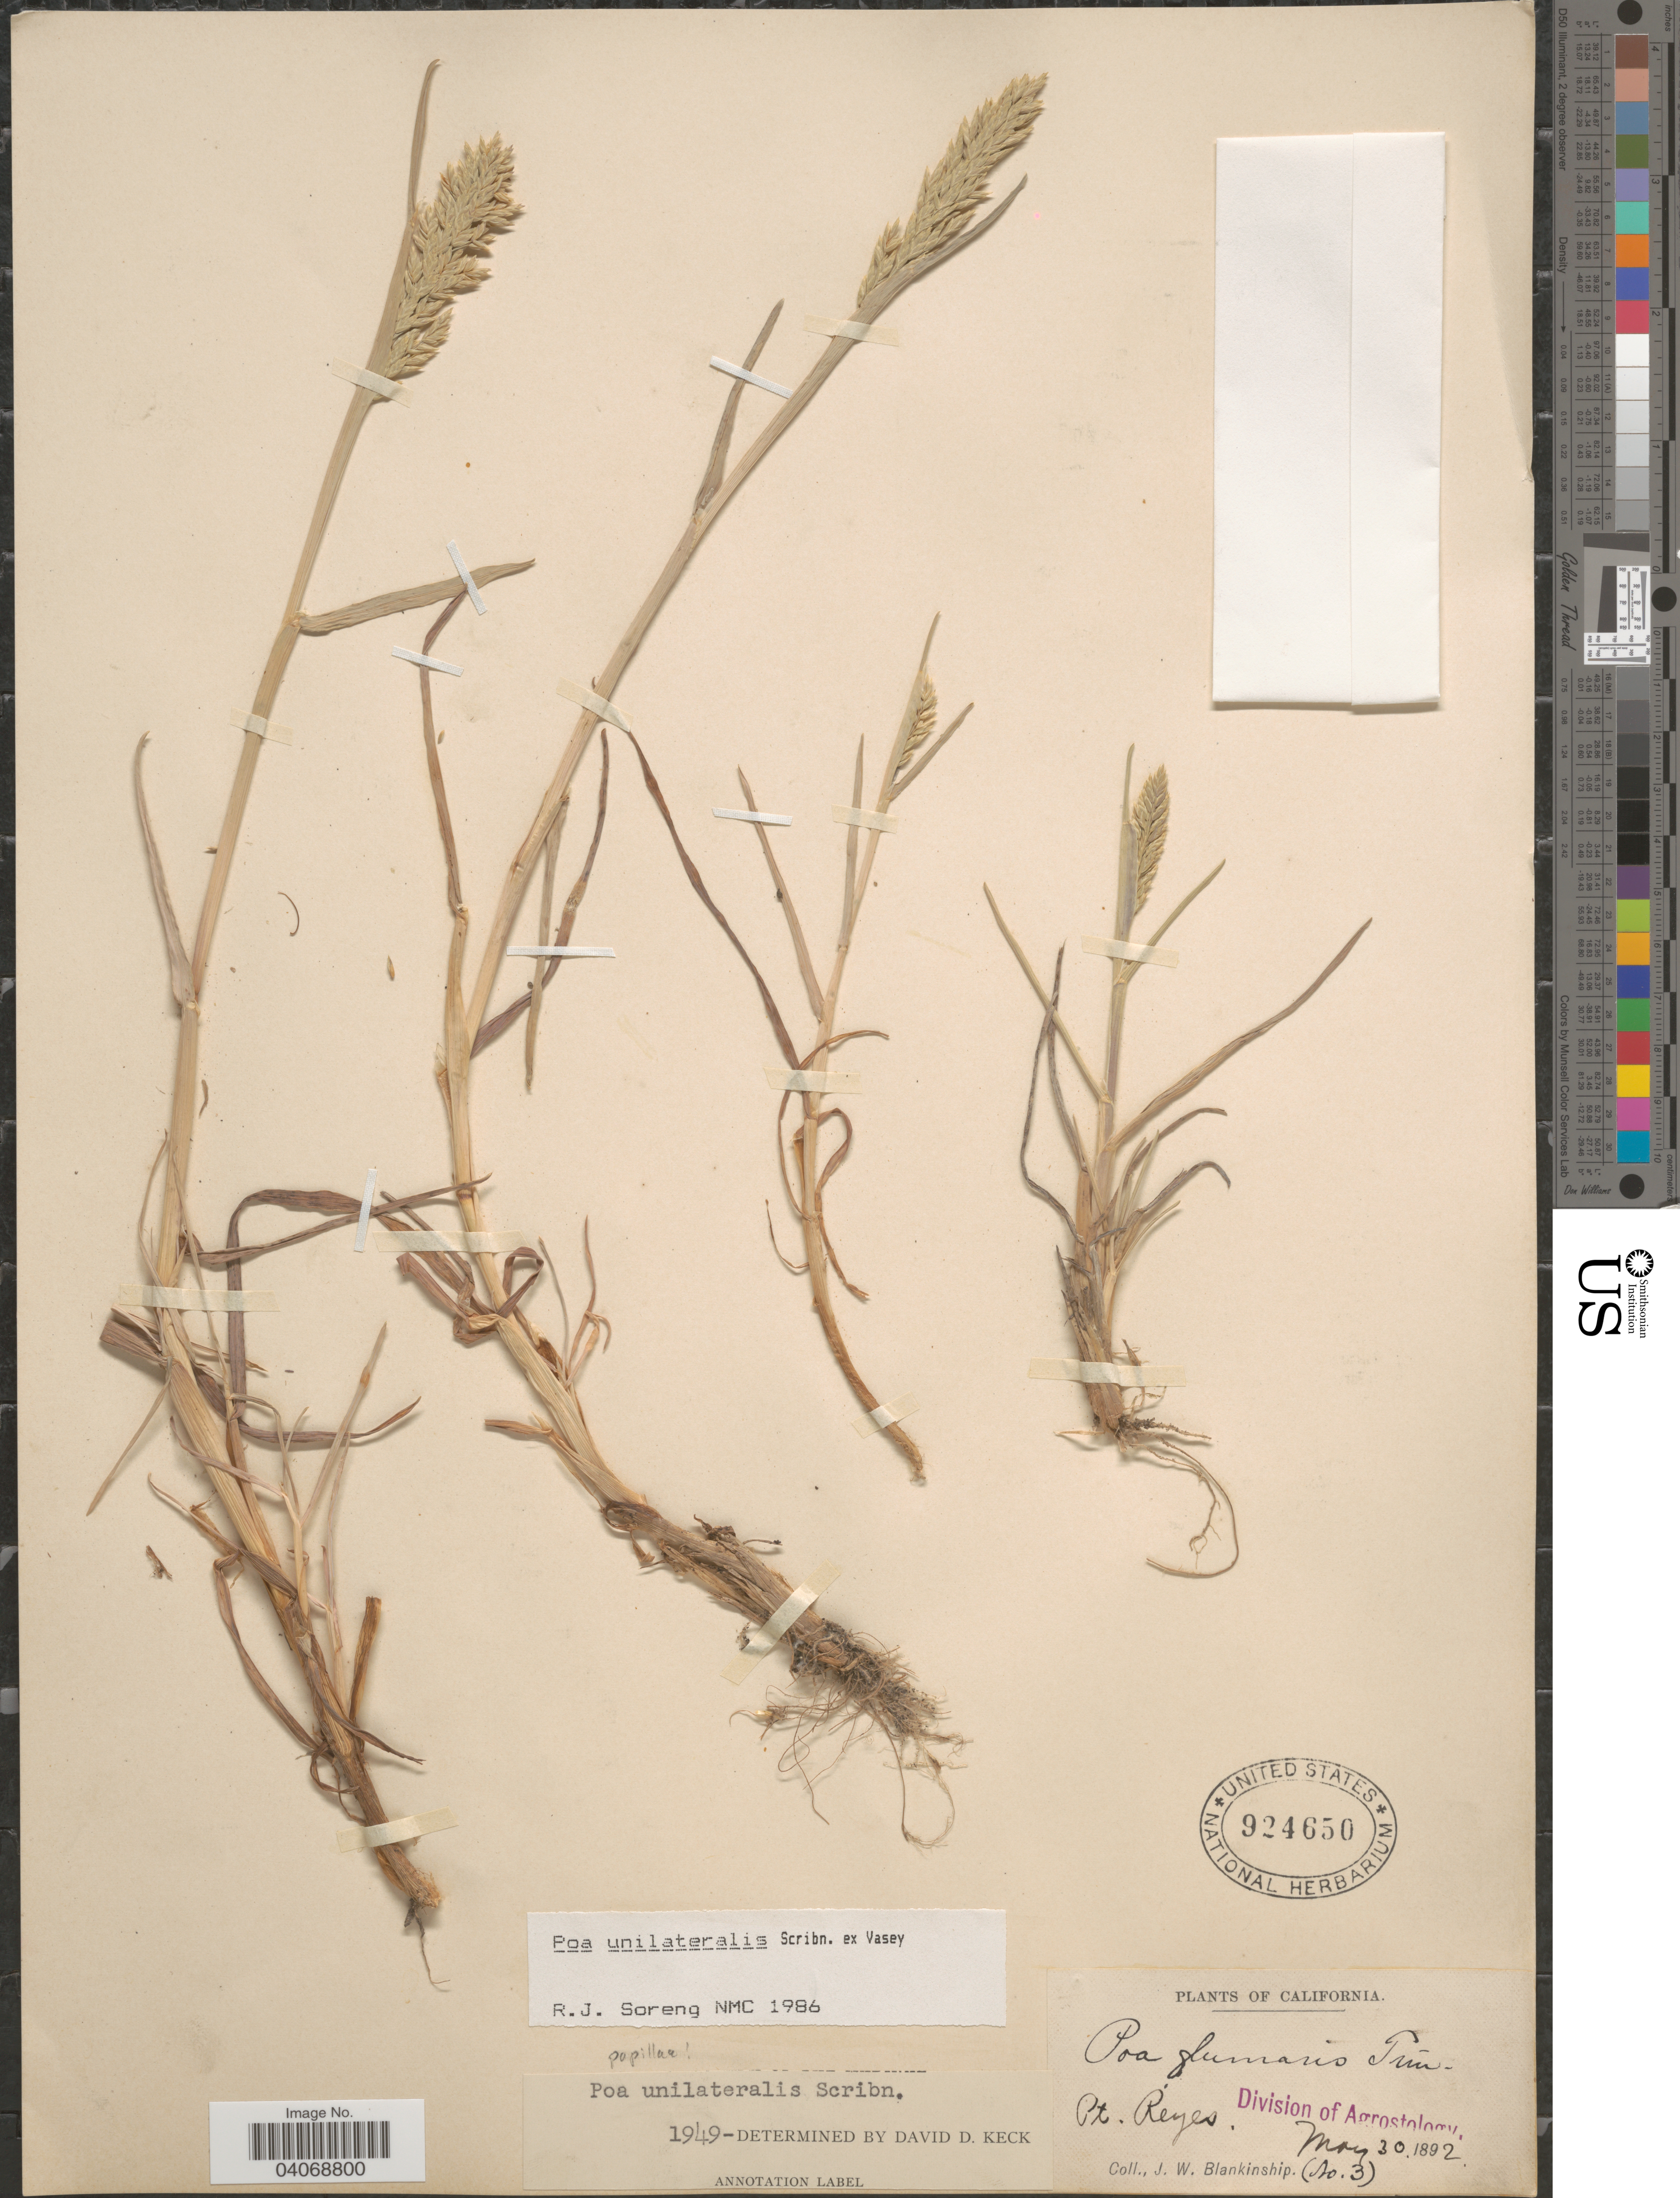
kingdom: Plantae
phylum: Tracheophyta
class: Liliopsida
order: Poales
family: Poaceae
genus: Poa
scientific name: Poa unilateralis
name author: Scribn. ex Vasey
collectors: J. W. Blankinship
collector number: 3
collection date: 1892-05-30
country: United States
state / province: California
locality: Pt. Reyes.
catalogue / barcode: US 924650